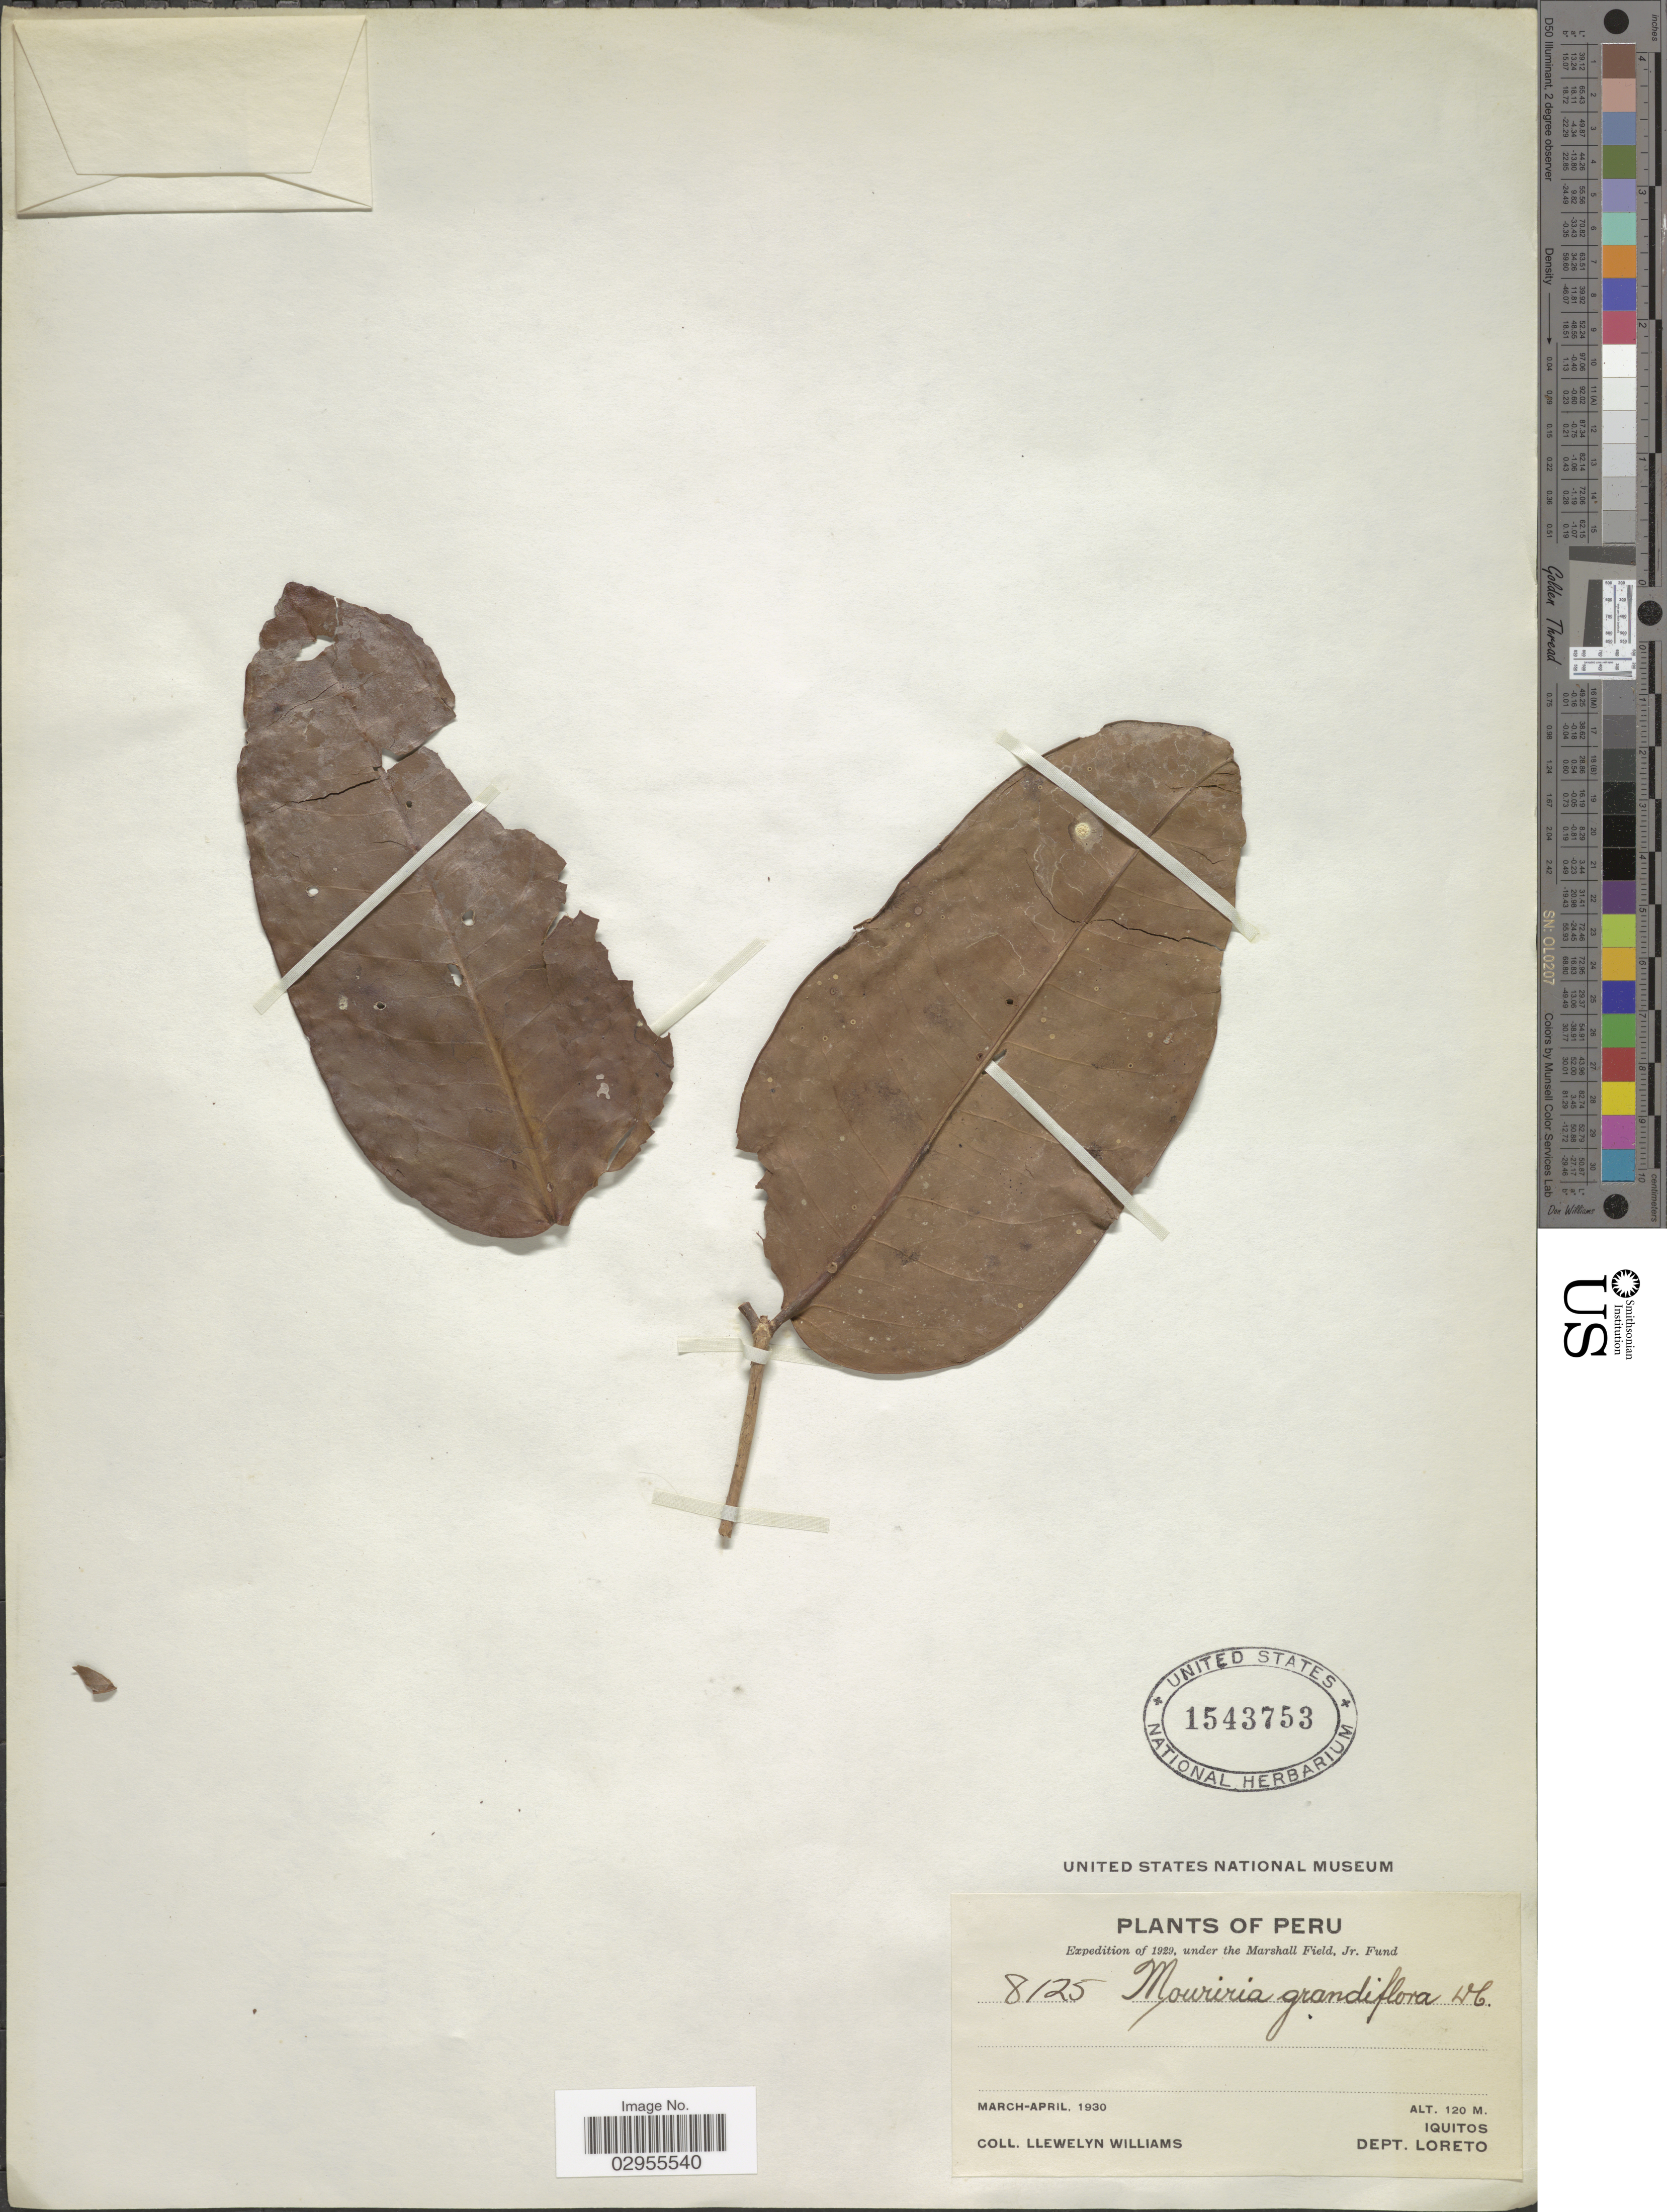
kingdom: Plantae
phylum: Tracheophyta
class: Magnoliopsida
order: Myrtales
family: Melastomataceae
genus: Mouriri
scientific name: Mouriri grandiflora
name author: DC.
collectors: Ll. Williams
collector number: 8125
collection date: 1930-03/1930-04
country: Peru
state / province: Loreto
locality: Iquitos. Dept. Loreto.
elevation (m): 120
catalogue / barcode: US 1543753